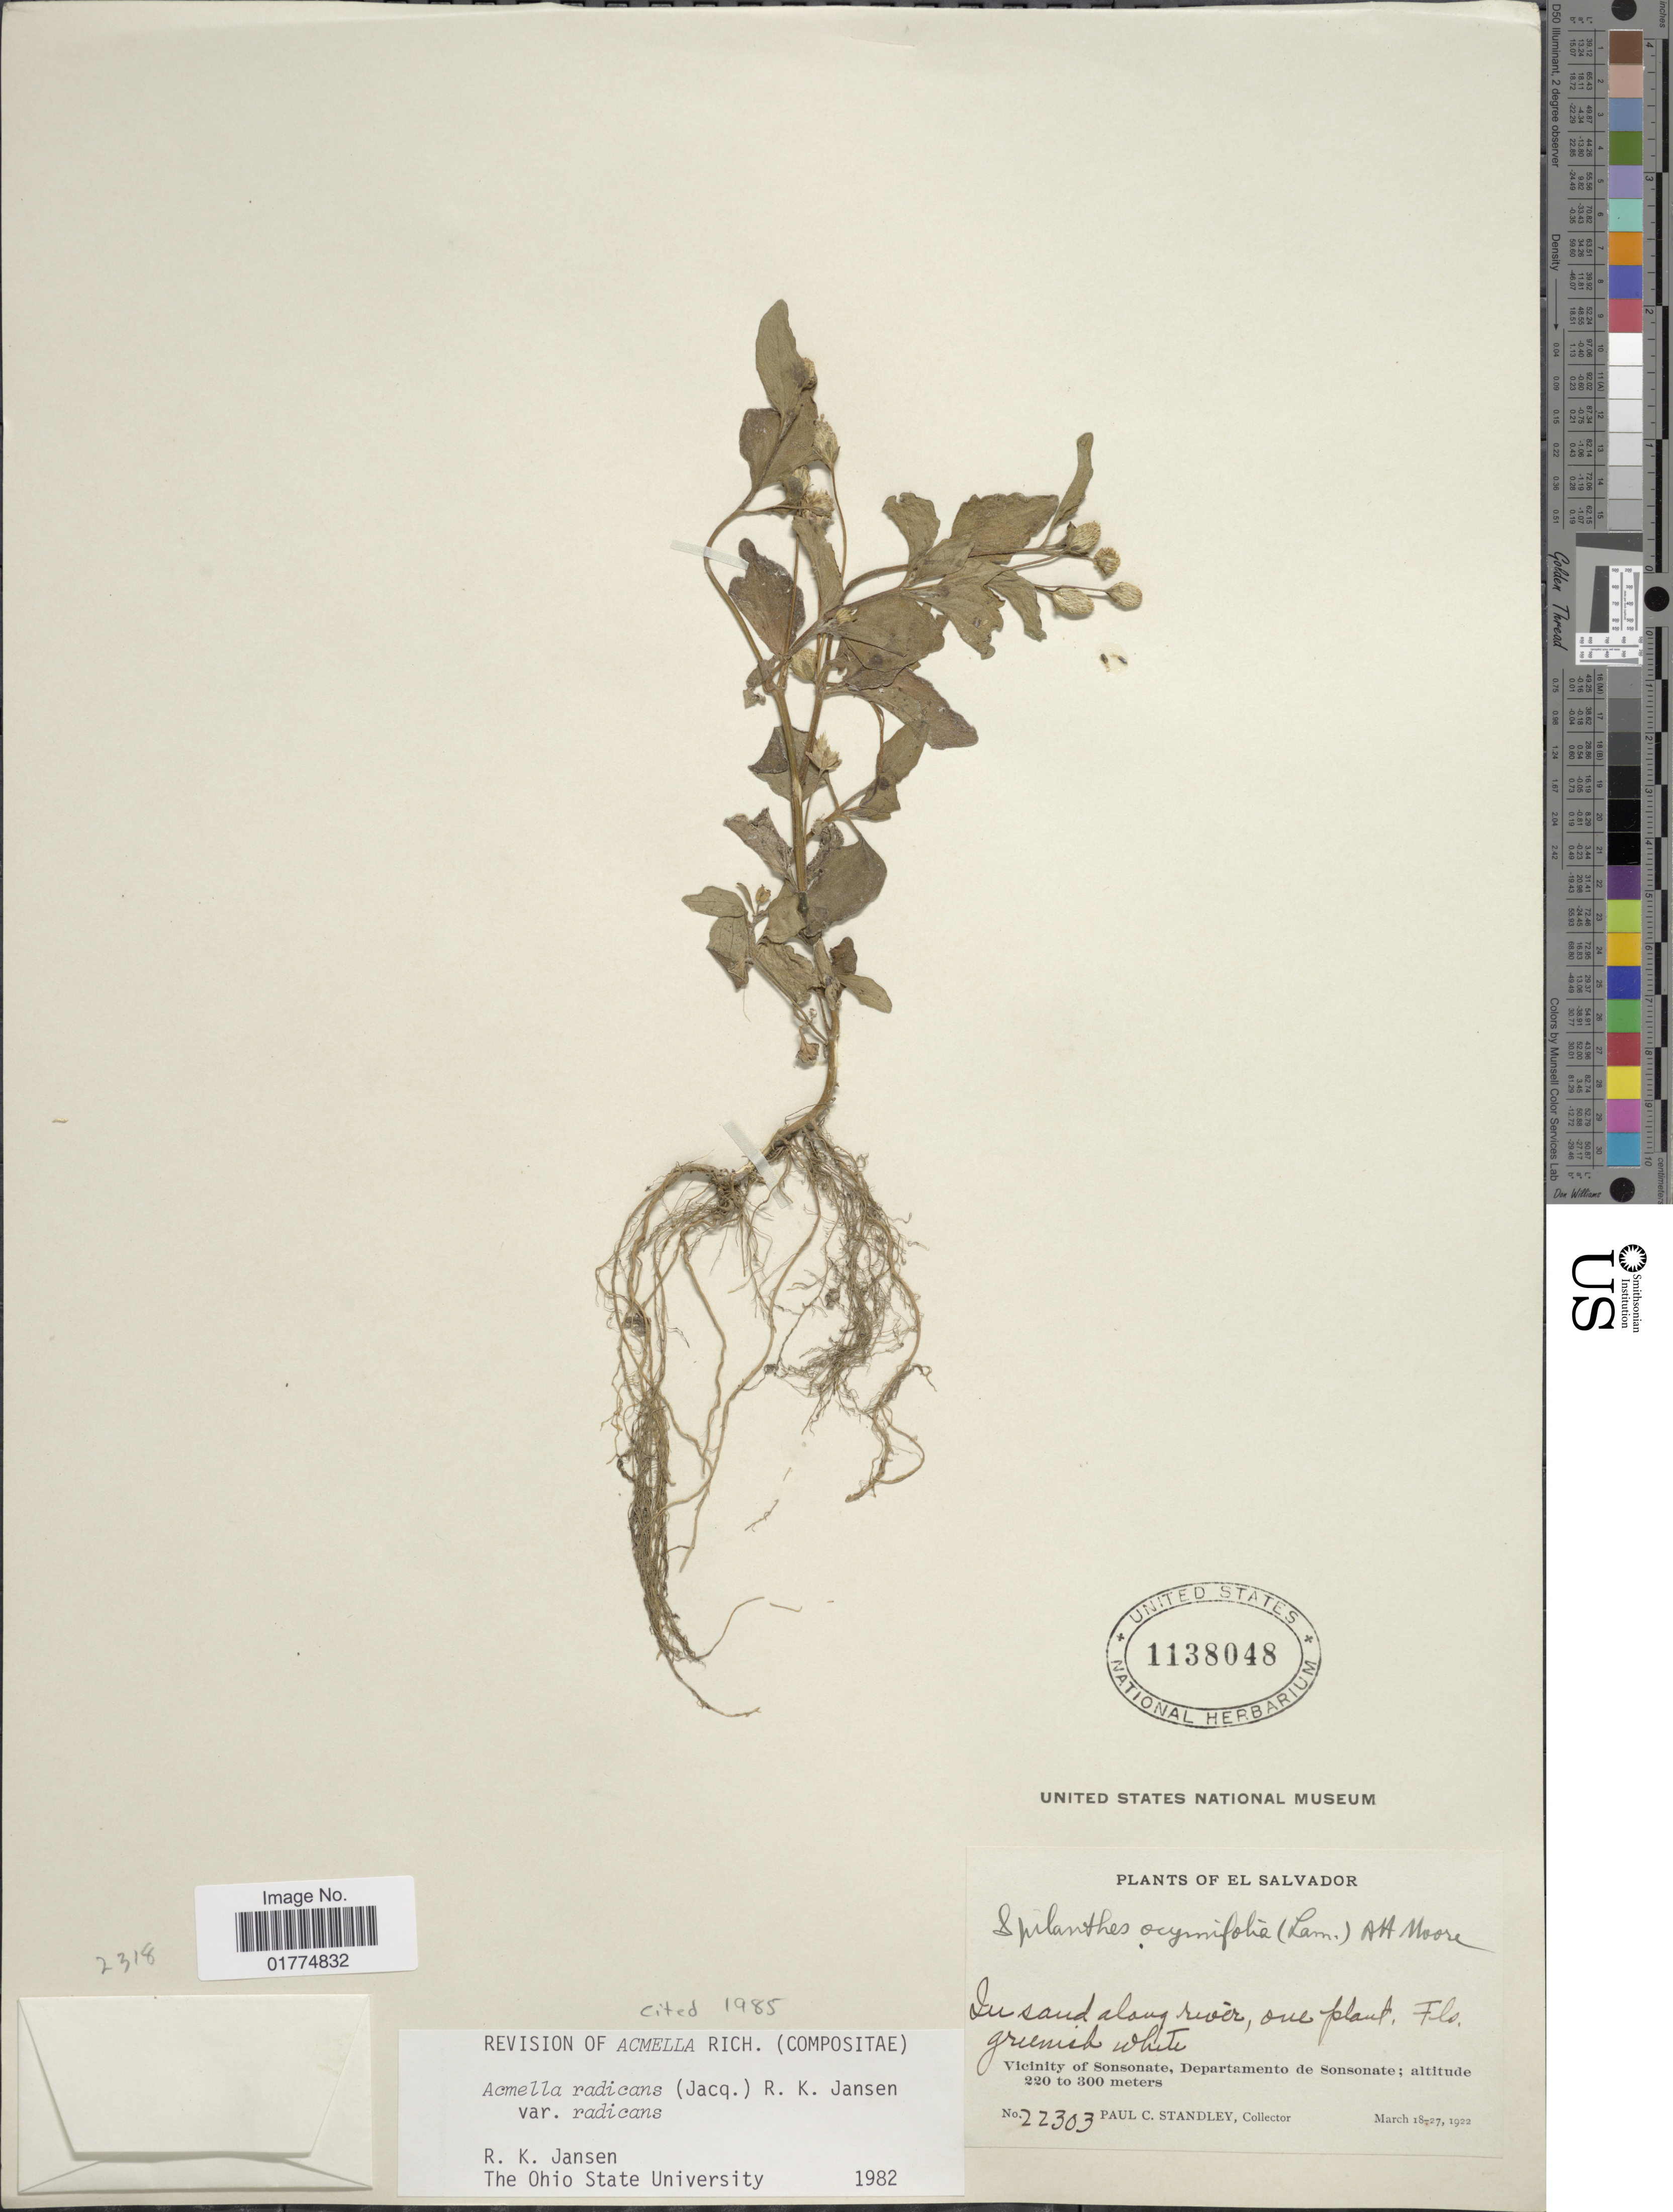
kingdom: Plantae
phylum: Tracheophyta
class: Magnoliopsida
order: Asterales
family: Asteraceae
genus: Acmella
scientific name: Acmella radicans var. radicans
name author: (Jacq.) R.K. Jansen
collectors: P. C. Standley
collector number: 22303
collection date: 1922-03-18/1922-03-27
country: El Salvador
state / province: Sonsonate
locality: Vicinity of Sonsonate, Departamento de Sonsonate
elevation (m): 220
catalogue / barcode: US 1138048